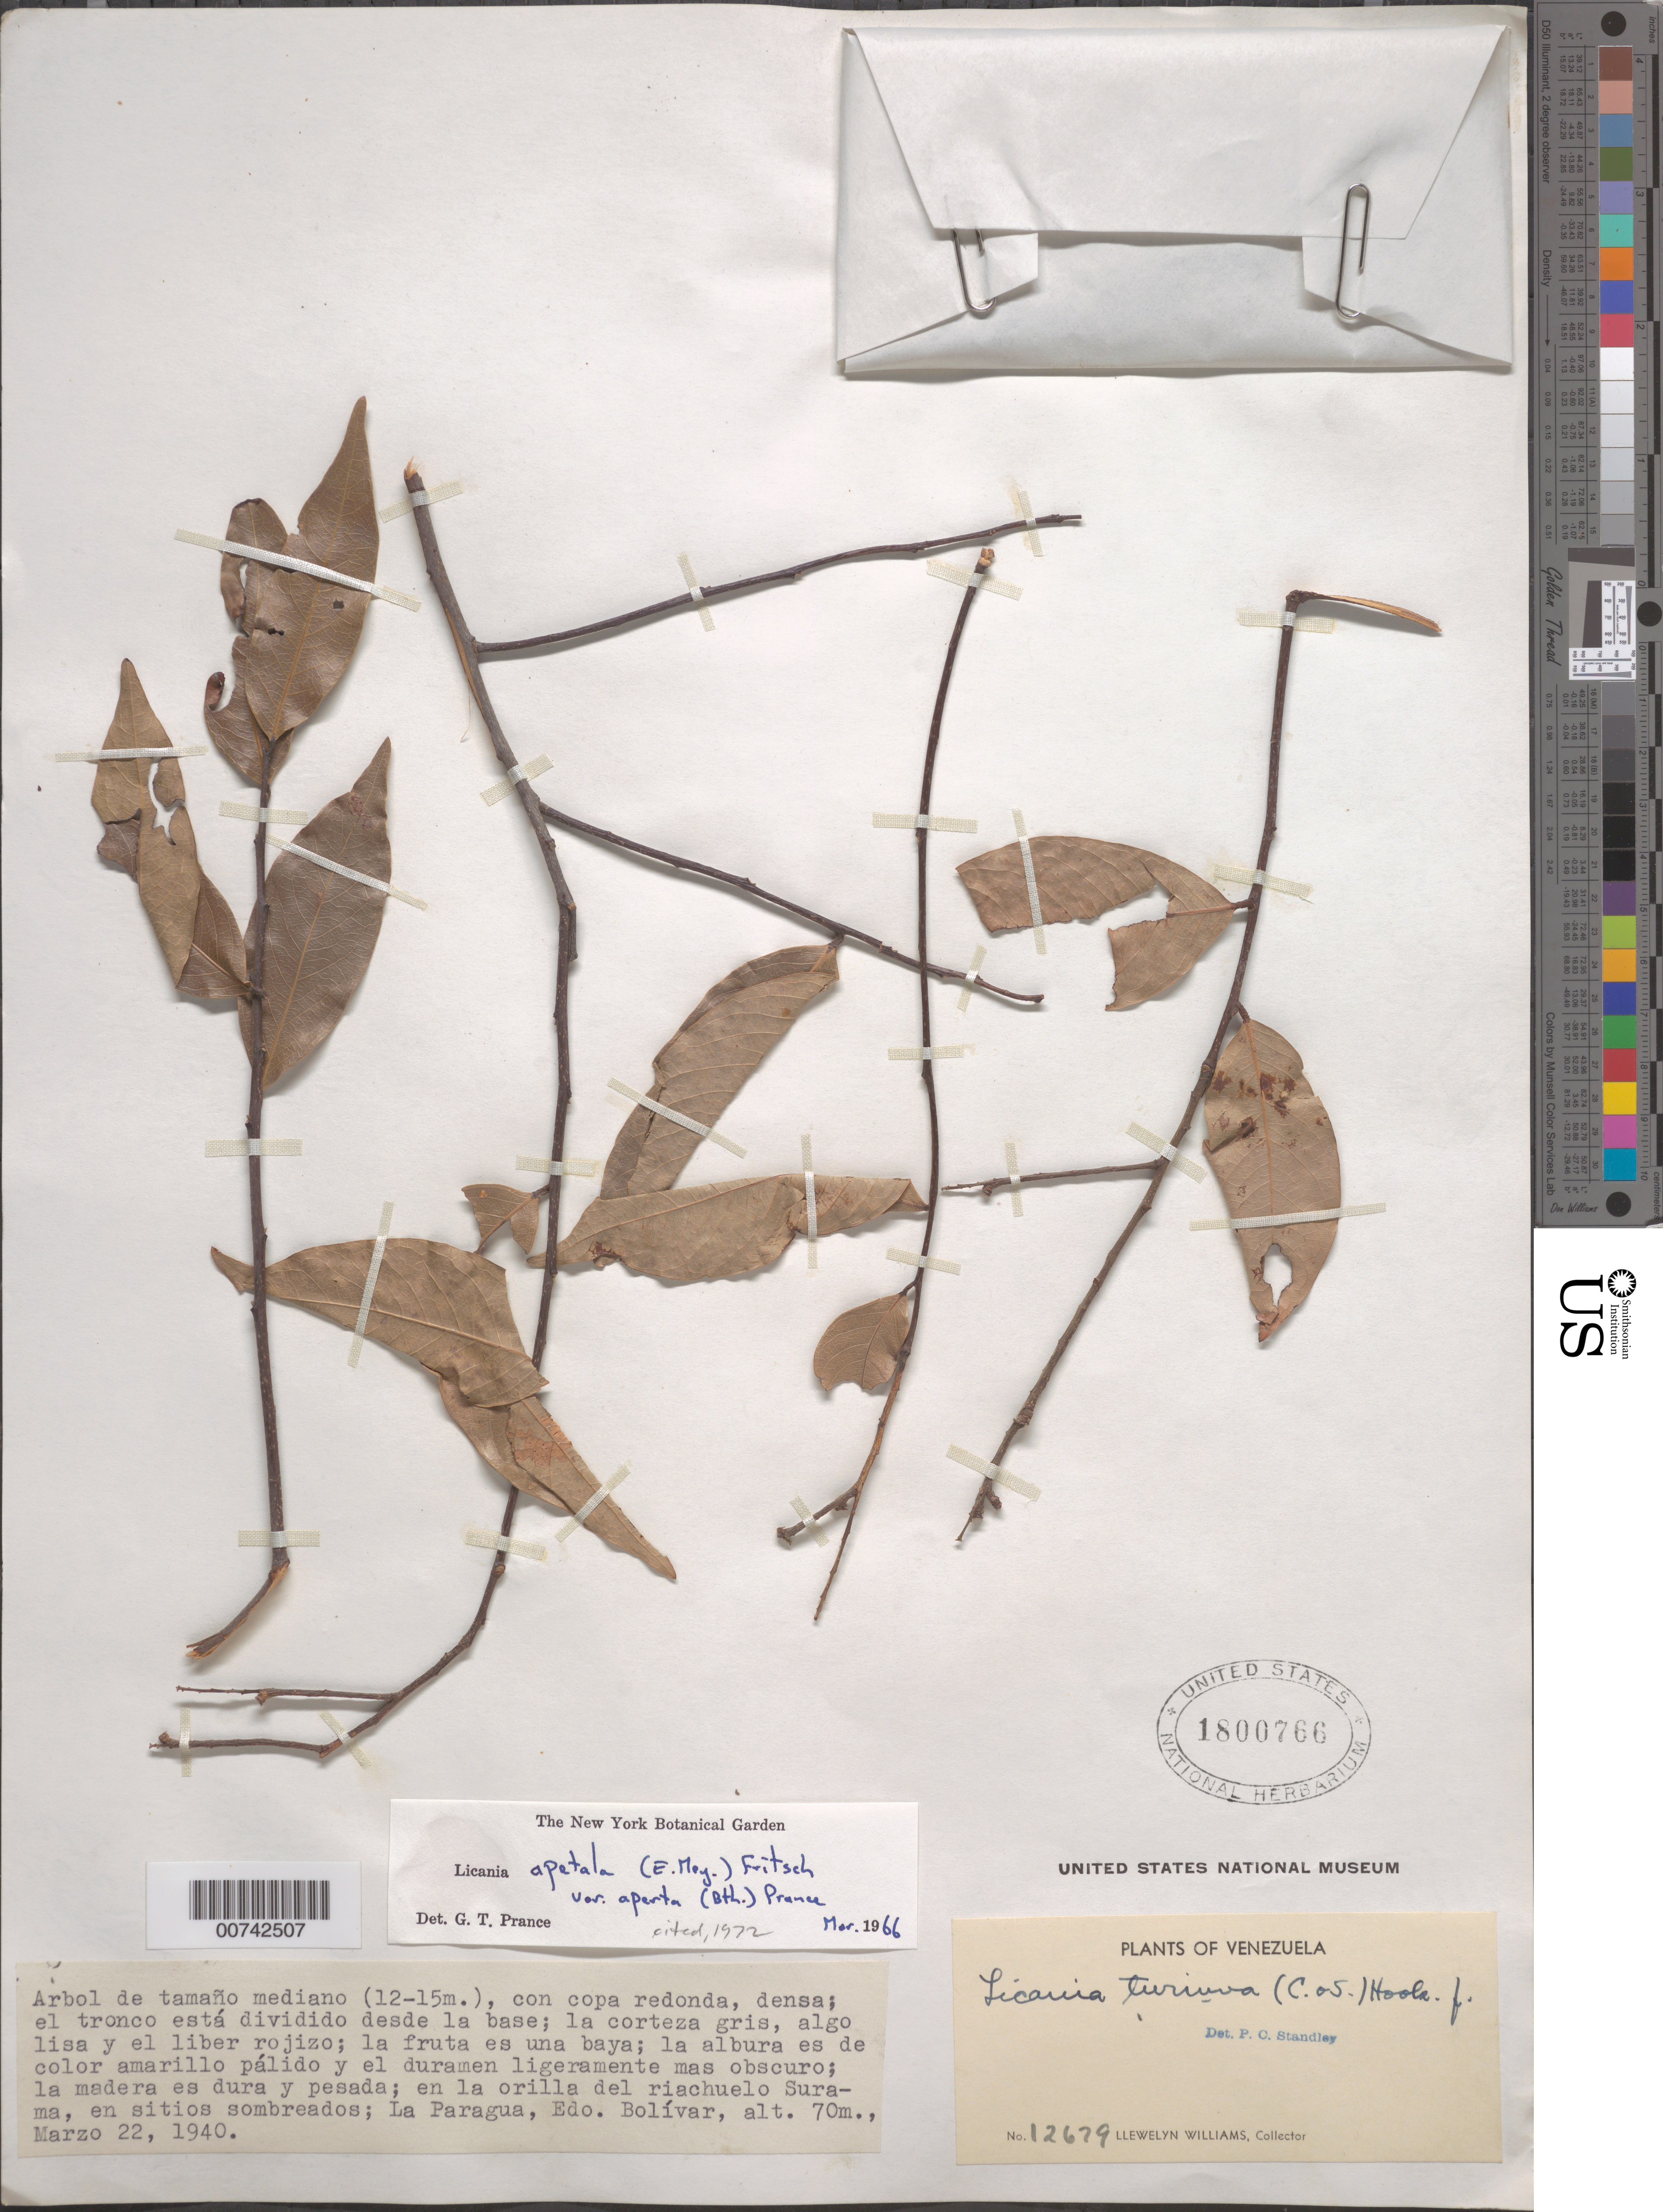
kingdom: Plantae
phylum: Tracheophyta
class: Magnoliopsida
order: Malpighiales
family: Chrysobalanaceae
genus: Leptobalanus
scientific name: Leptobalanus apetalus var. apertus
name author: (Benth.) Sothers & Prance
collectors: Ll. Williams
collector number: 12679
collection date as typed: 22-Mar-40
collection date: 1940-03-22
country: Venezuela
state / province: Bolívar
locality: La Paragua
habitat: Orilla del riachuelo Surama, en sitios sombreados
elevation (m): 70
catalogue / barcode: US 1800766